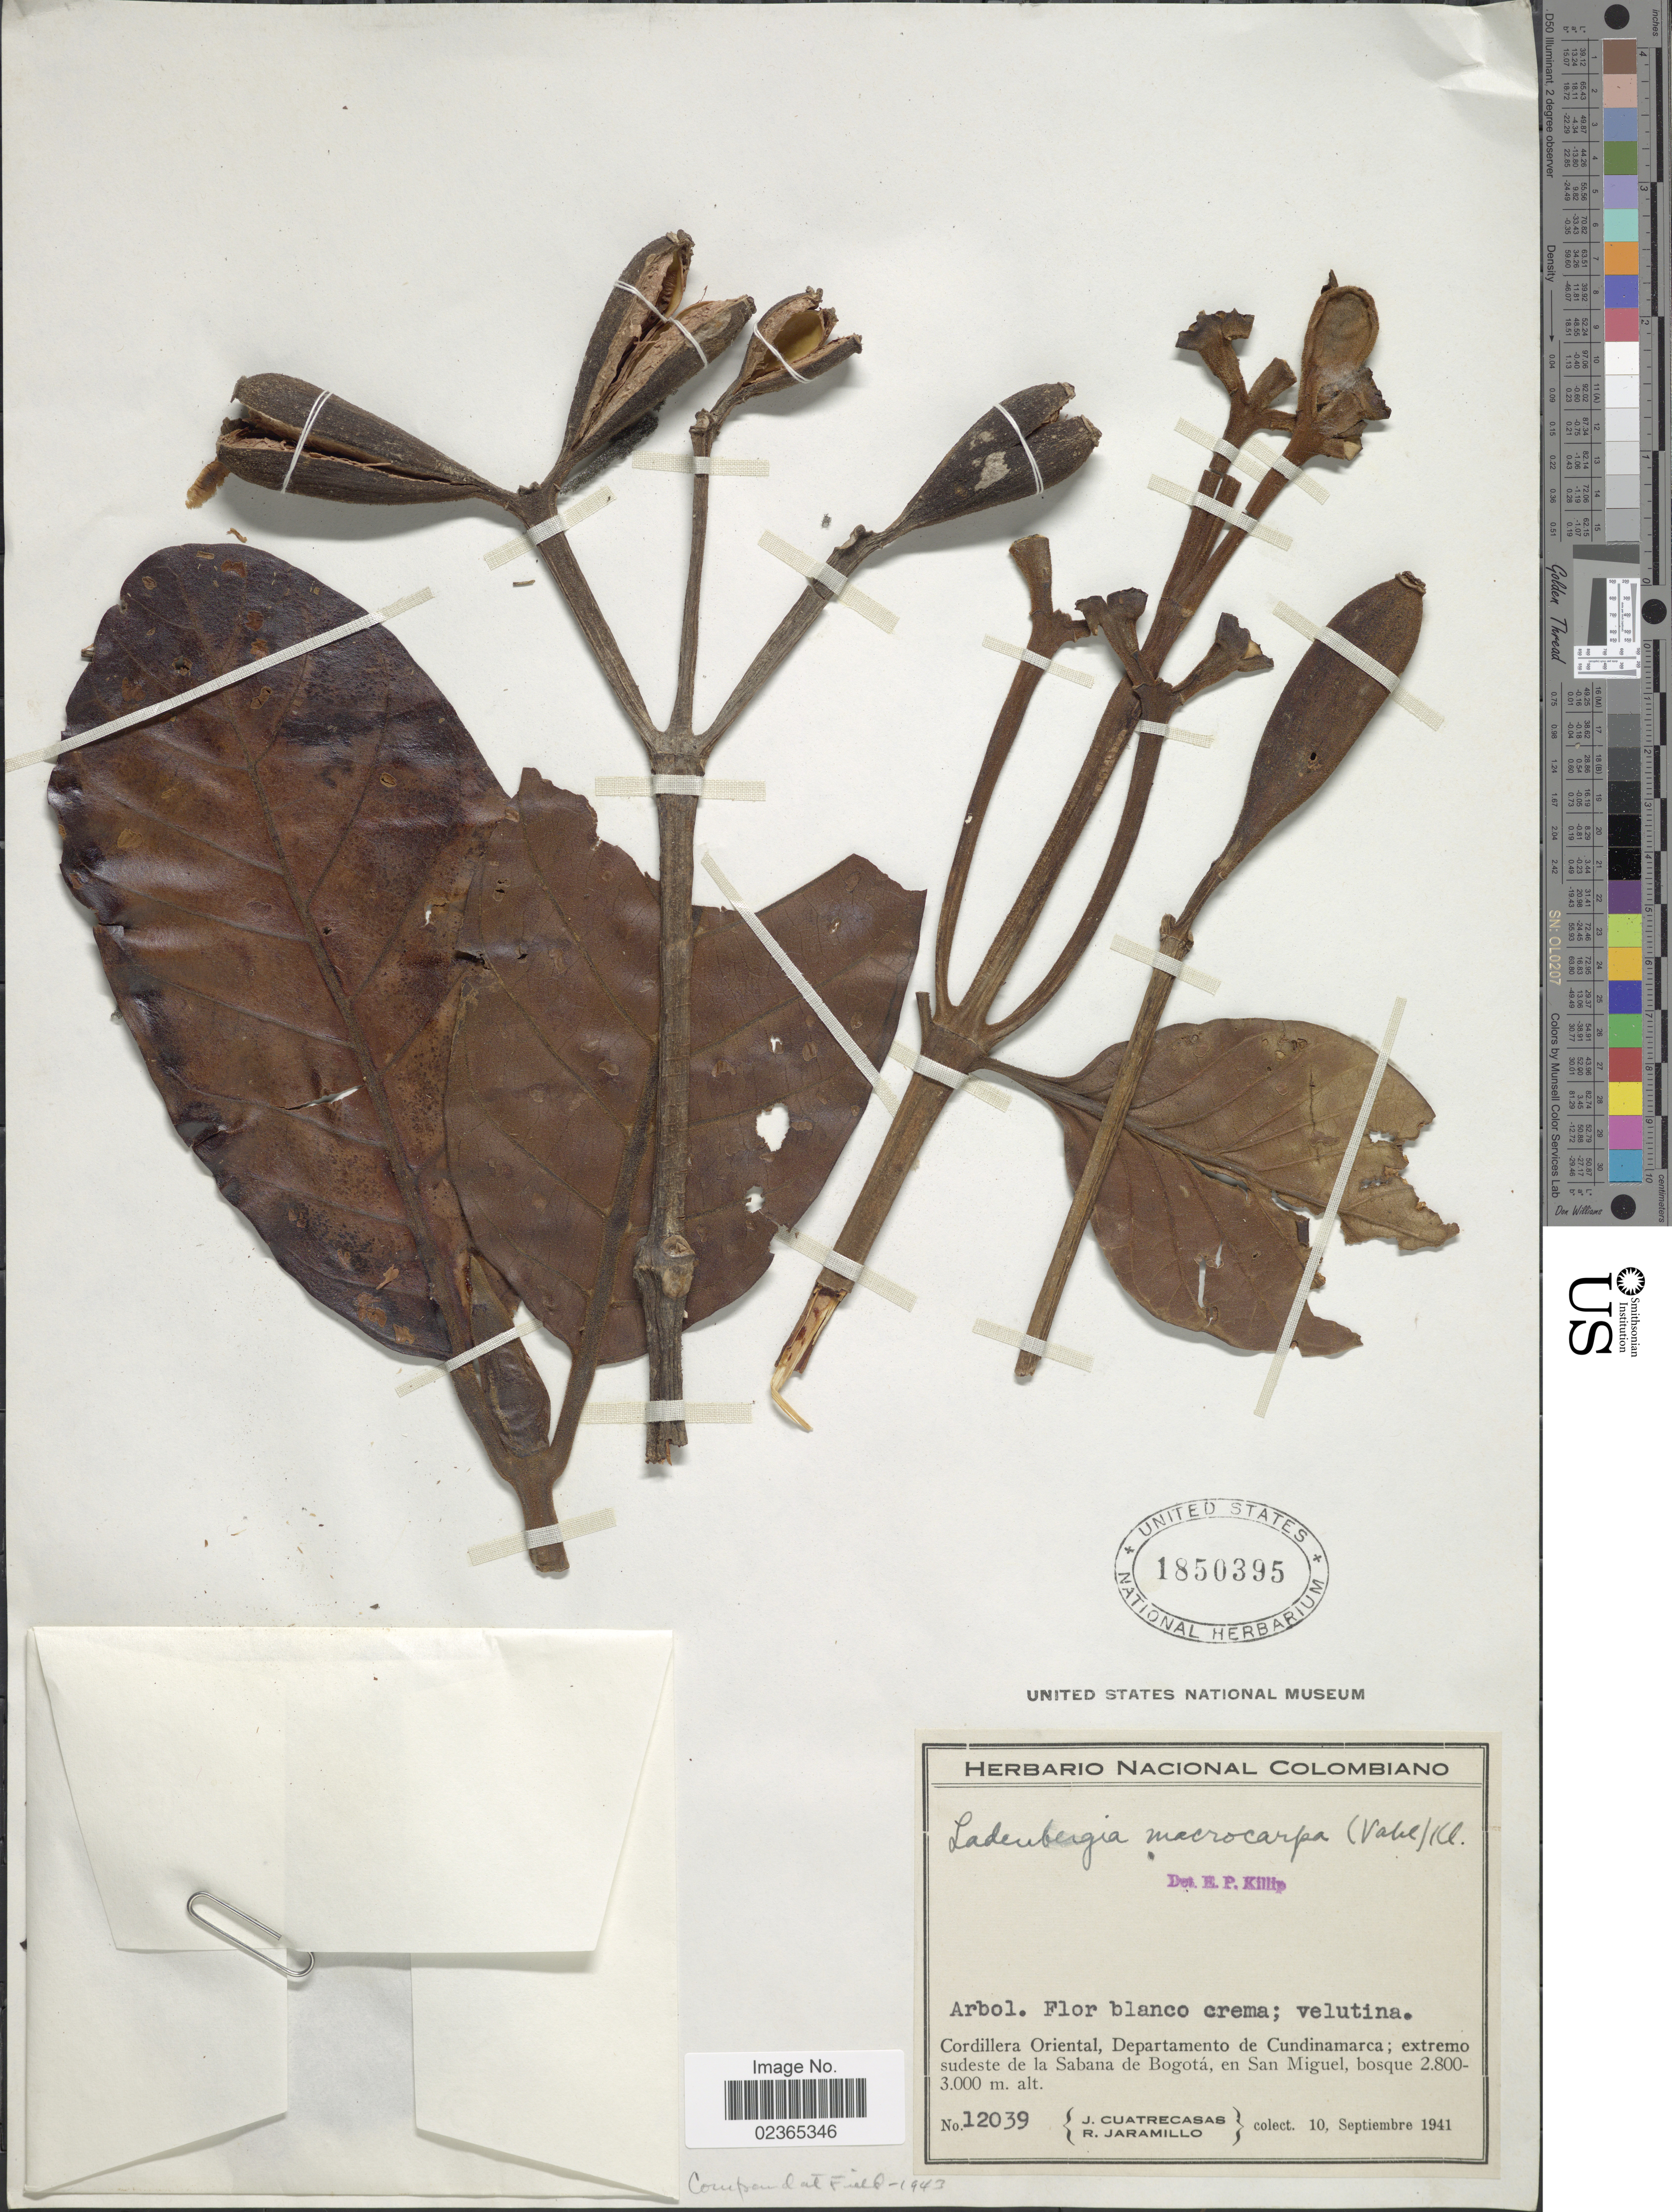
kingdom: Plantae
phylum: Tracheophyta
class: Magnoliopsida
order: Gentianales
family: Rubiaceae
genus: Ladenbergia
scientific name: Ladenbergia macrocarpa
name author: (Vahl) Klotzsch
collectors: J. Cuatrecasas & R. Jaramillo M.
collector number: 12039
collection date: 1941-09-10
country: Colombia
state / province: Cundinamarca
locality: Cordillera Oriental; extremo sudeste de la Sabana de Bogota, en San Miguel, bosque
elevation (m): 2800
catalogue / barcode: US 1850395